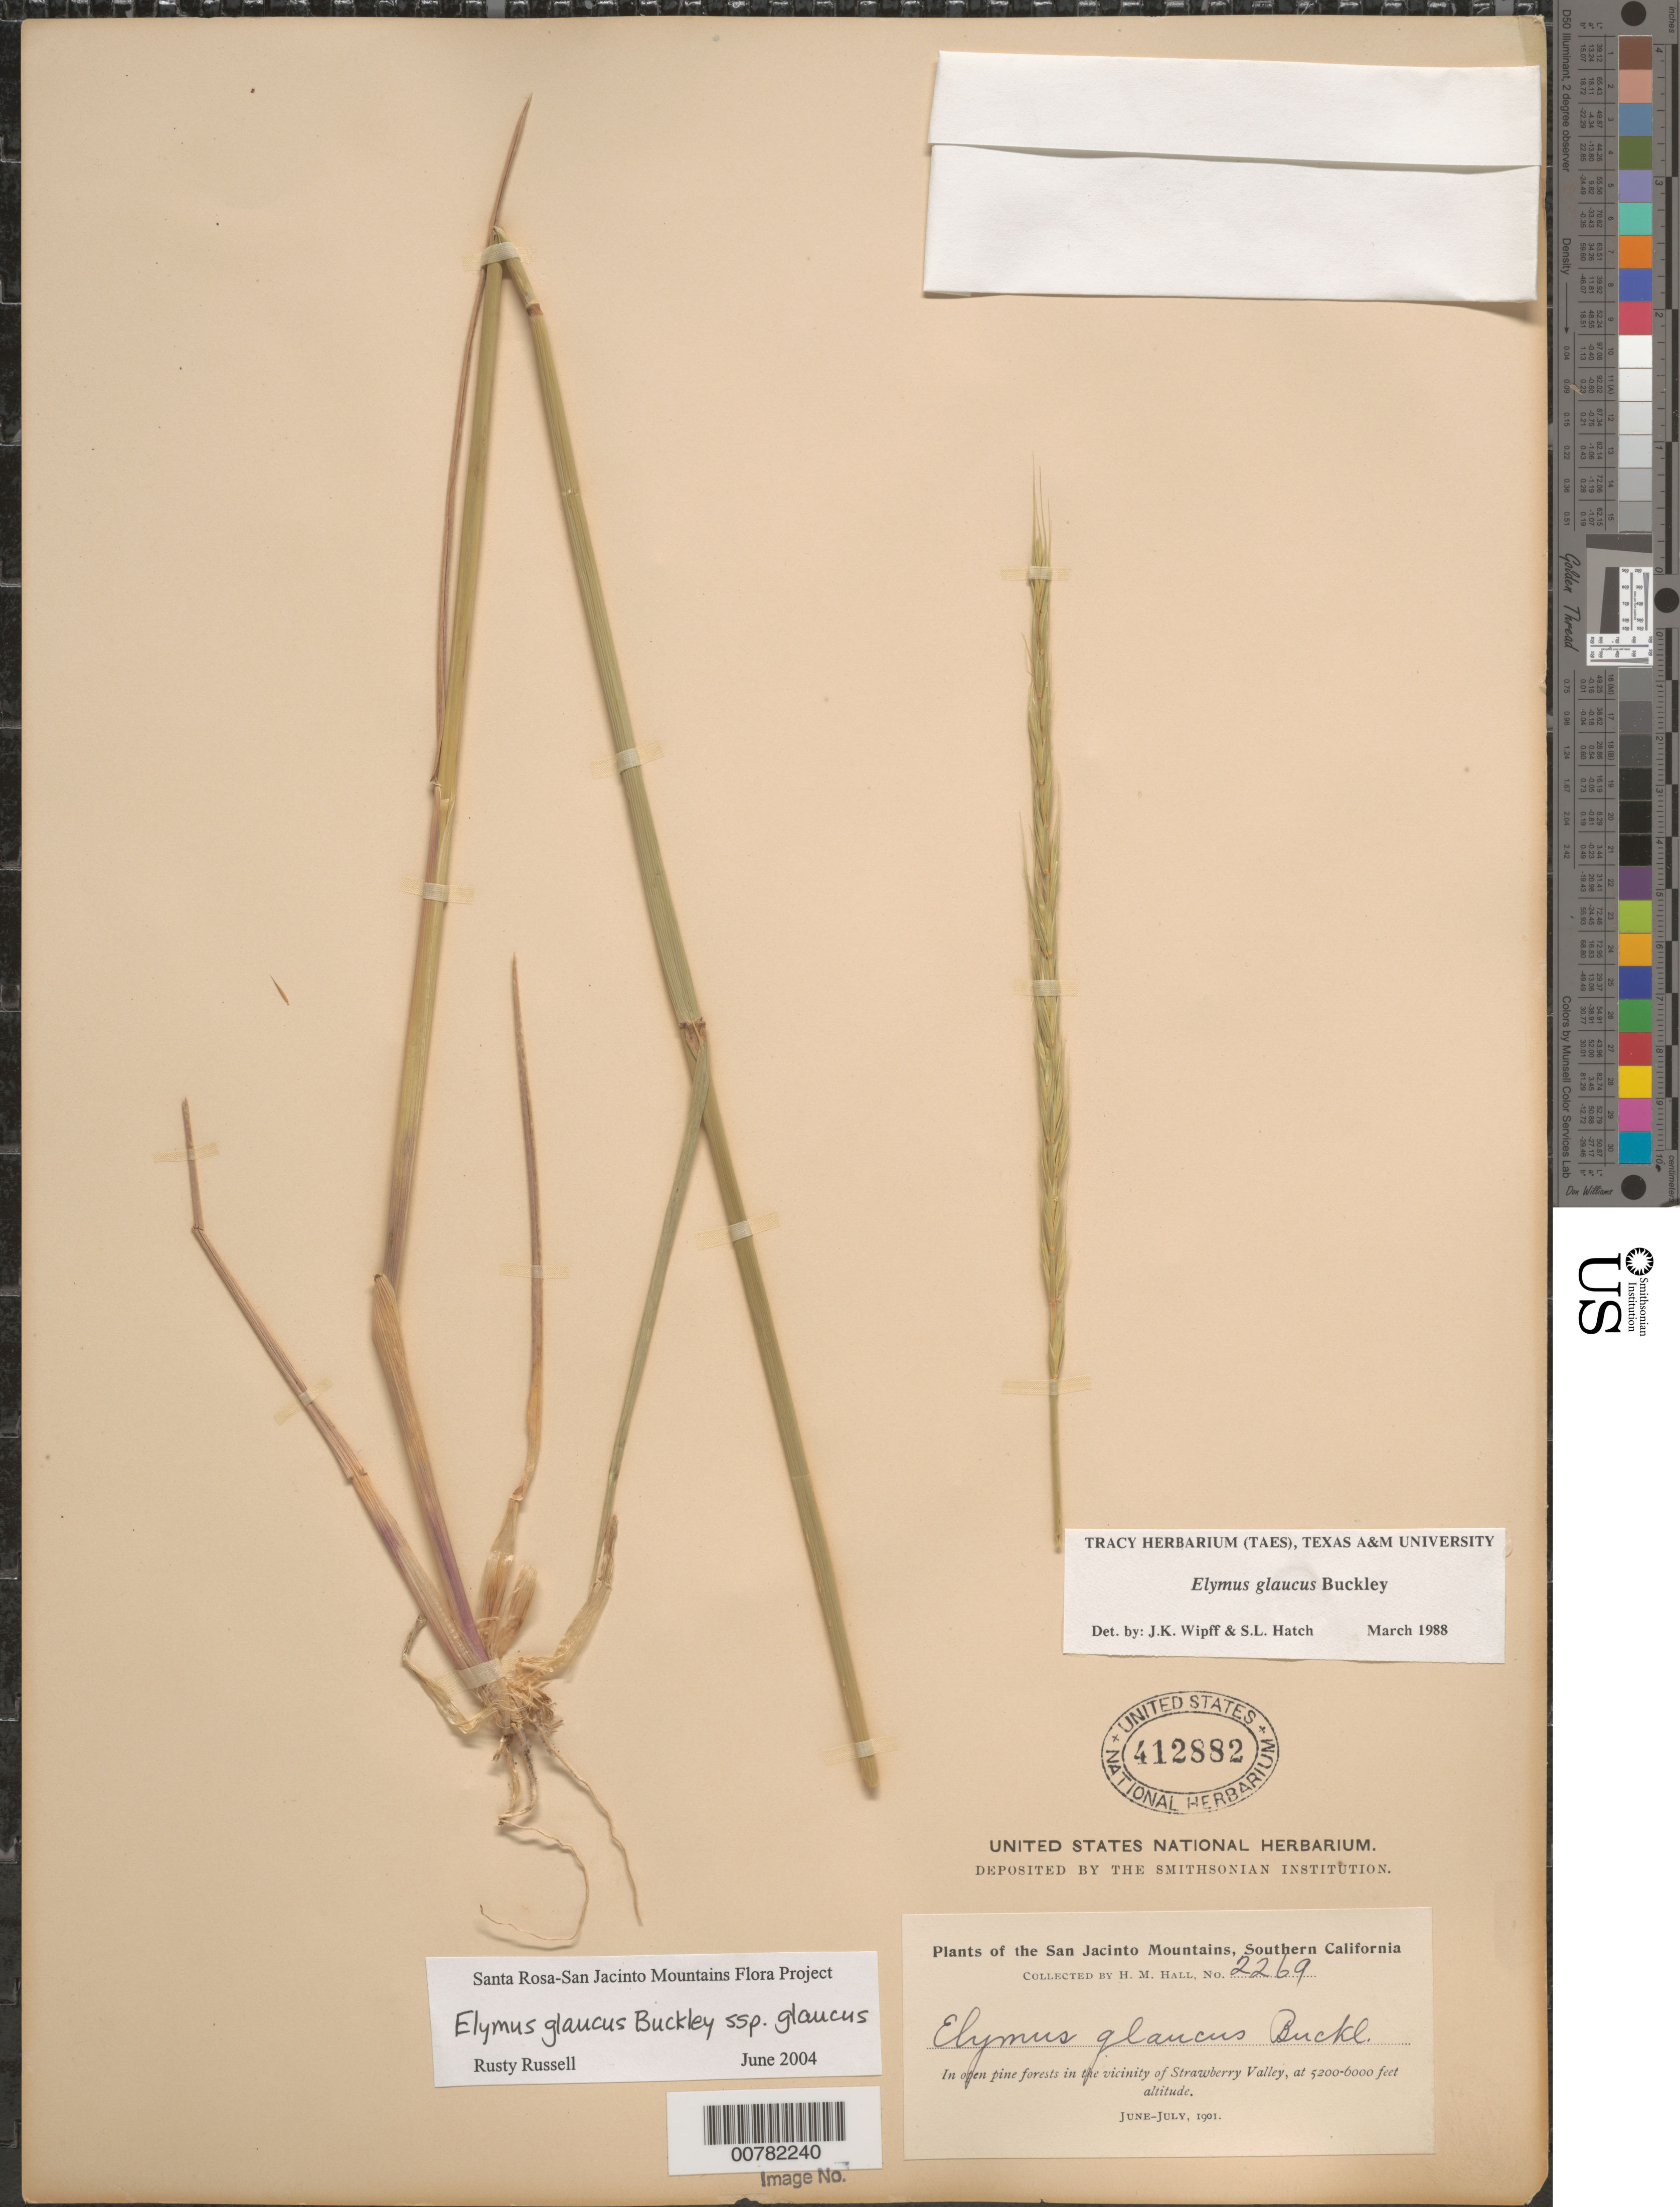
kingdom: Plantae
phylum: Tracheophyta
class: Liliopsida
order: Poales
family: Poaceae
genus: Elymus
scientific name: Elymus glaucus subsp. glaucus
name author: Buckley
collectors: H. M. Hall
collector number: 2269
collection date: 1901-06/1901-07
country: United States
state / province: California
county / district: Riverside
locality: San Jacinto Mountains, Southern California. In open pine forests in the vicinity of Strawberry Valley.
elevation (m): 1585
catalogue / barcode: US 412882